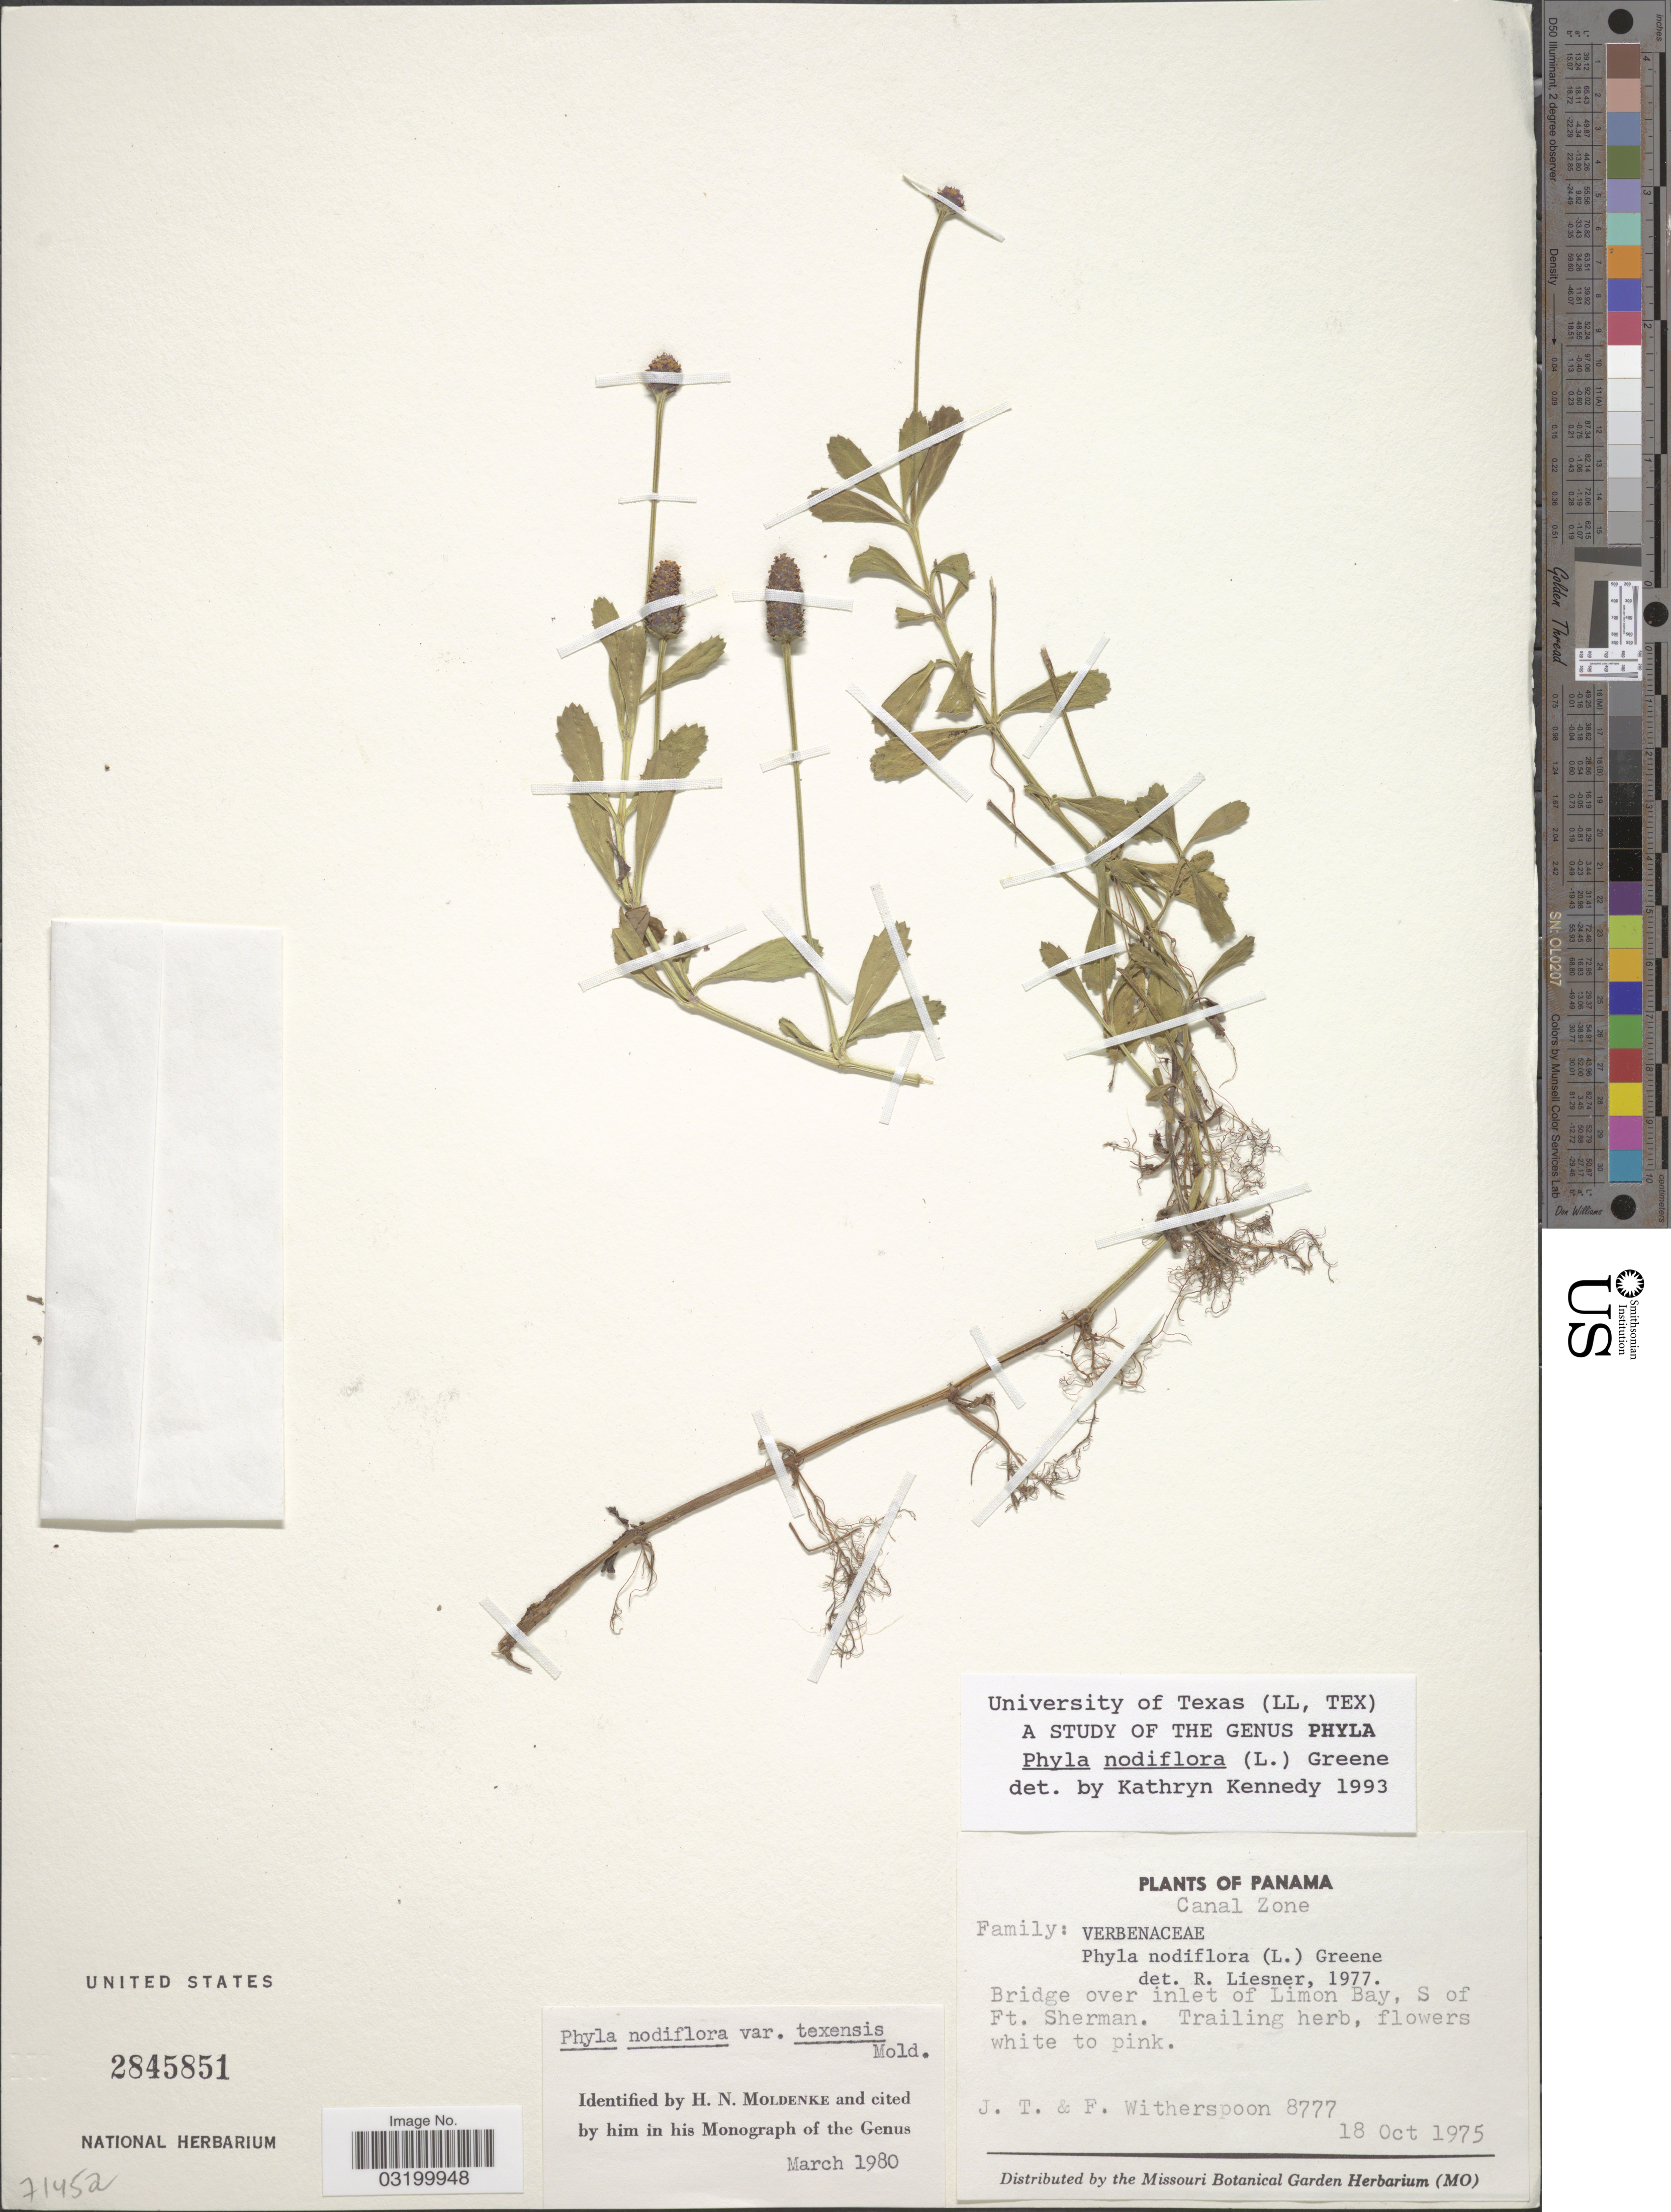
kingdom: Plantae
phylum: Tracheophyta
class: Magnoliopsida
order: Lamiales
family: Verbenaceae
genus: Phyla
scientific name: Phyla nodiflora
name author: (L.) Greene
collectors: J. Witherspoon & F. Witherspoon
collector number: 8777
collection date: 1975-10-18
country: Panama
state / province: Colón / Panamá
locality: Canal Zone. Bridge over inlet of Limon Bay, S of Ft. Sherman.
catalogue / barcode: US 2845851